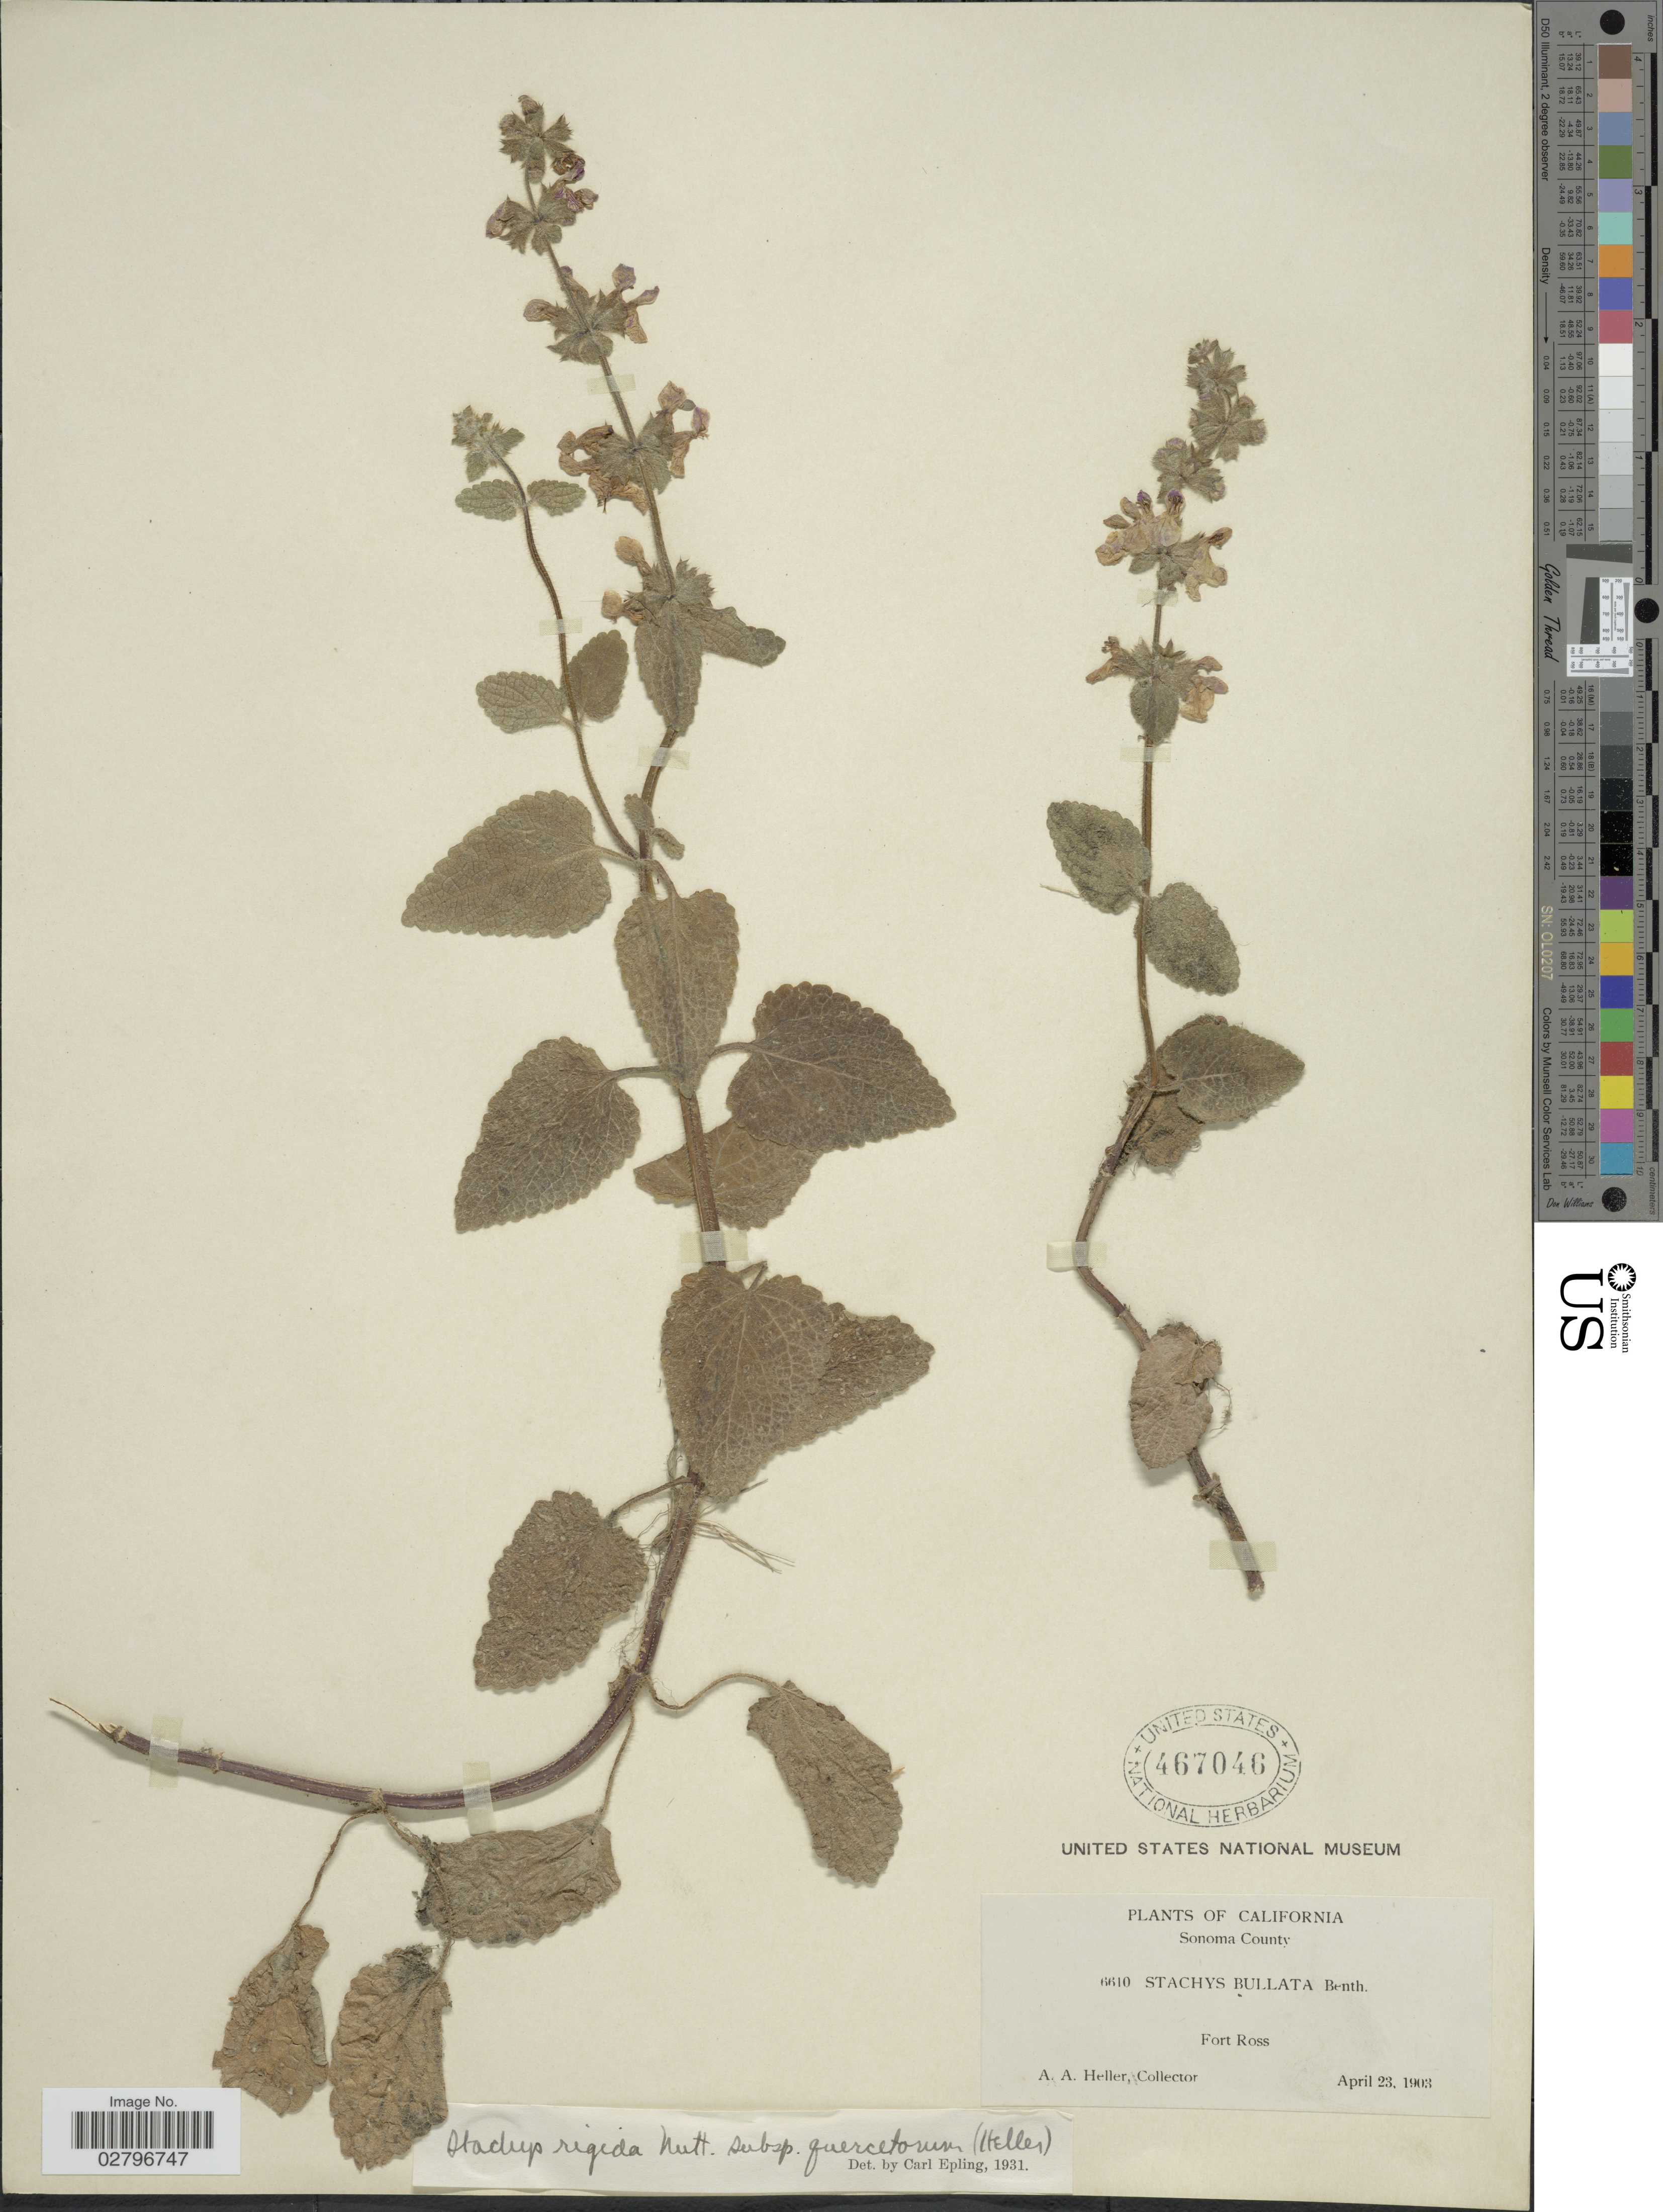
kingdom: Plantae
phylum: Tracheophyta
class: Magnoliopsida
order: Lamiales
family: Lamiaceae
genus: Stachys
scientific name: Stachys rigida subsp. quercetorum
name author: (A. Heller) Epling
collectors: A. A. Heller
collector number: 6610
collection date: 1903-04-23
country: United States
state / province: California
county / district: Sonoma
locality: Sonoma County, Fort Ross.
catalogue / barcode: US 467046